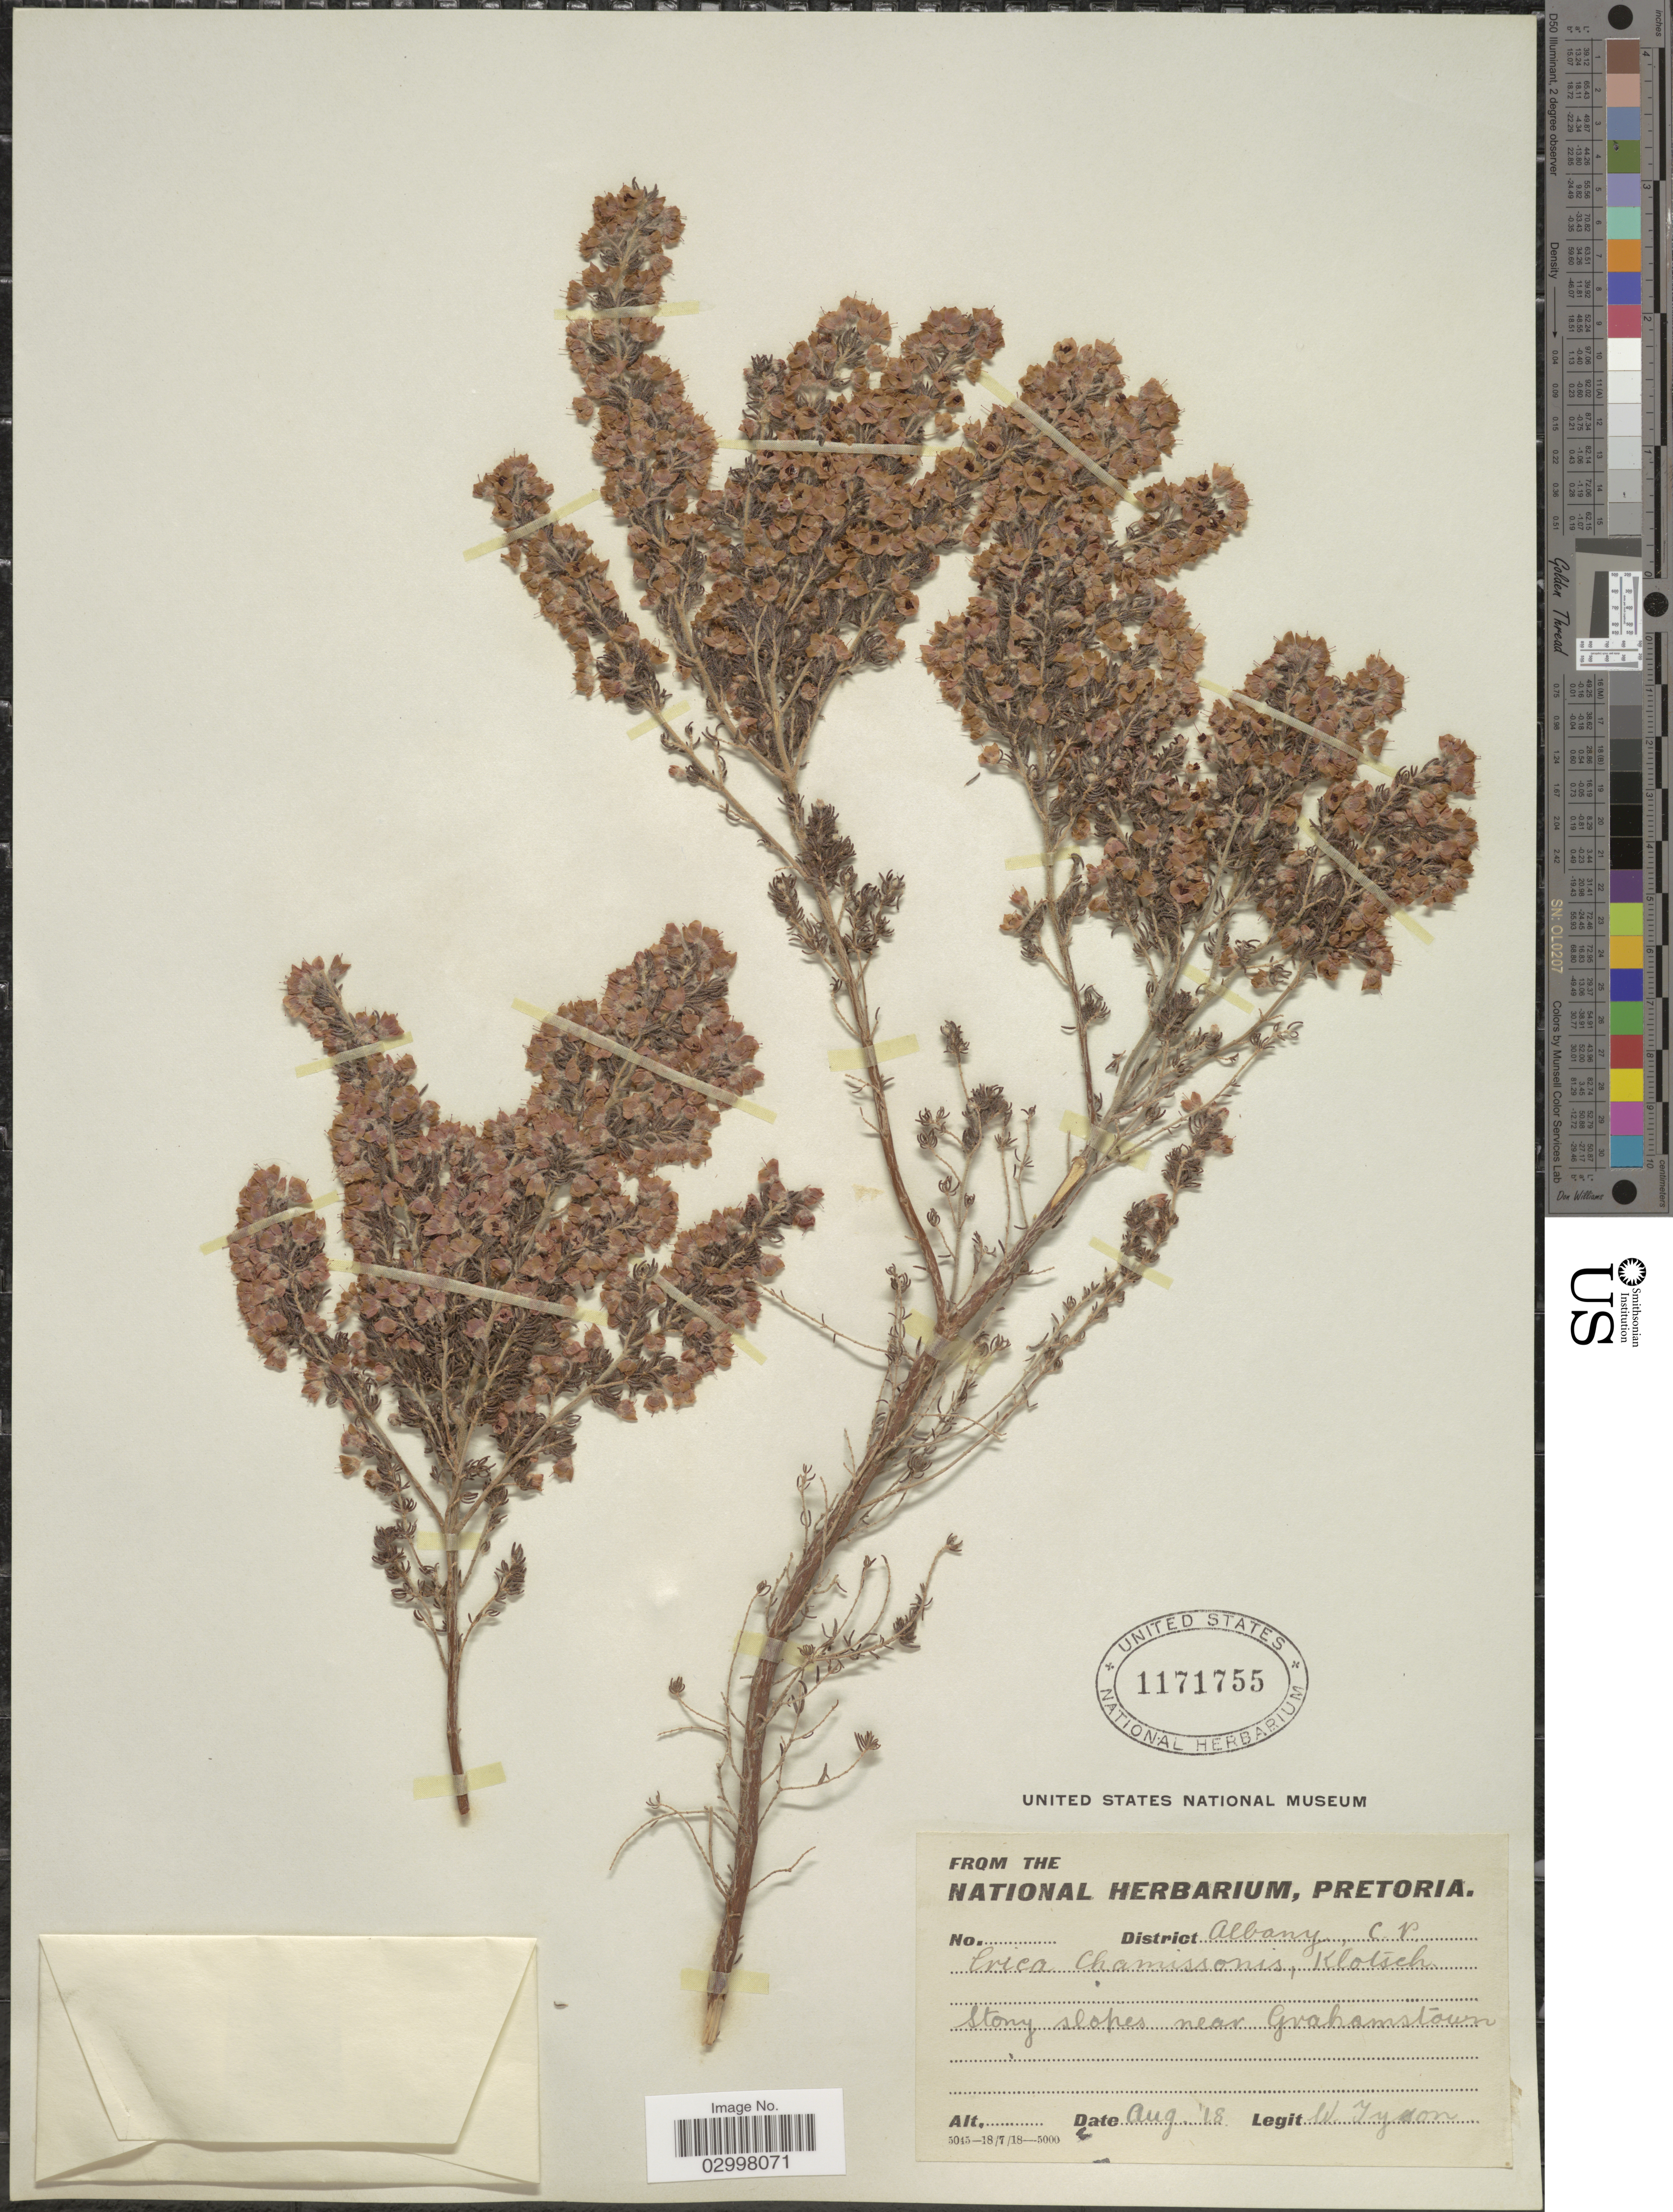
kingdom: Plantae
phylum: Tracheophyta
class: Magnoliopsida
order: Ericales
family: Ericaceae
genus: Erica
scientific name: Erica chamissonis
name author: Klotzsch ex Benth.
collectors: W. Tyson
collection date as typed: Transcribed d/m/y: /8/18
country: South Africa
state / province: Eastern Cape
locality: District Albany, C.P. Stony slopes near Grahamstown.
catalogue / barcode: US 1171755